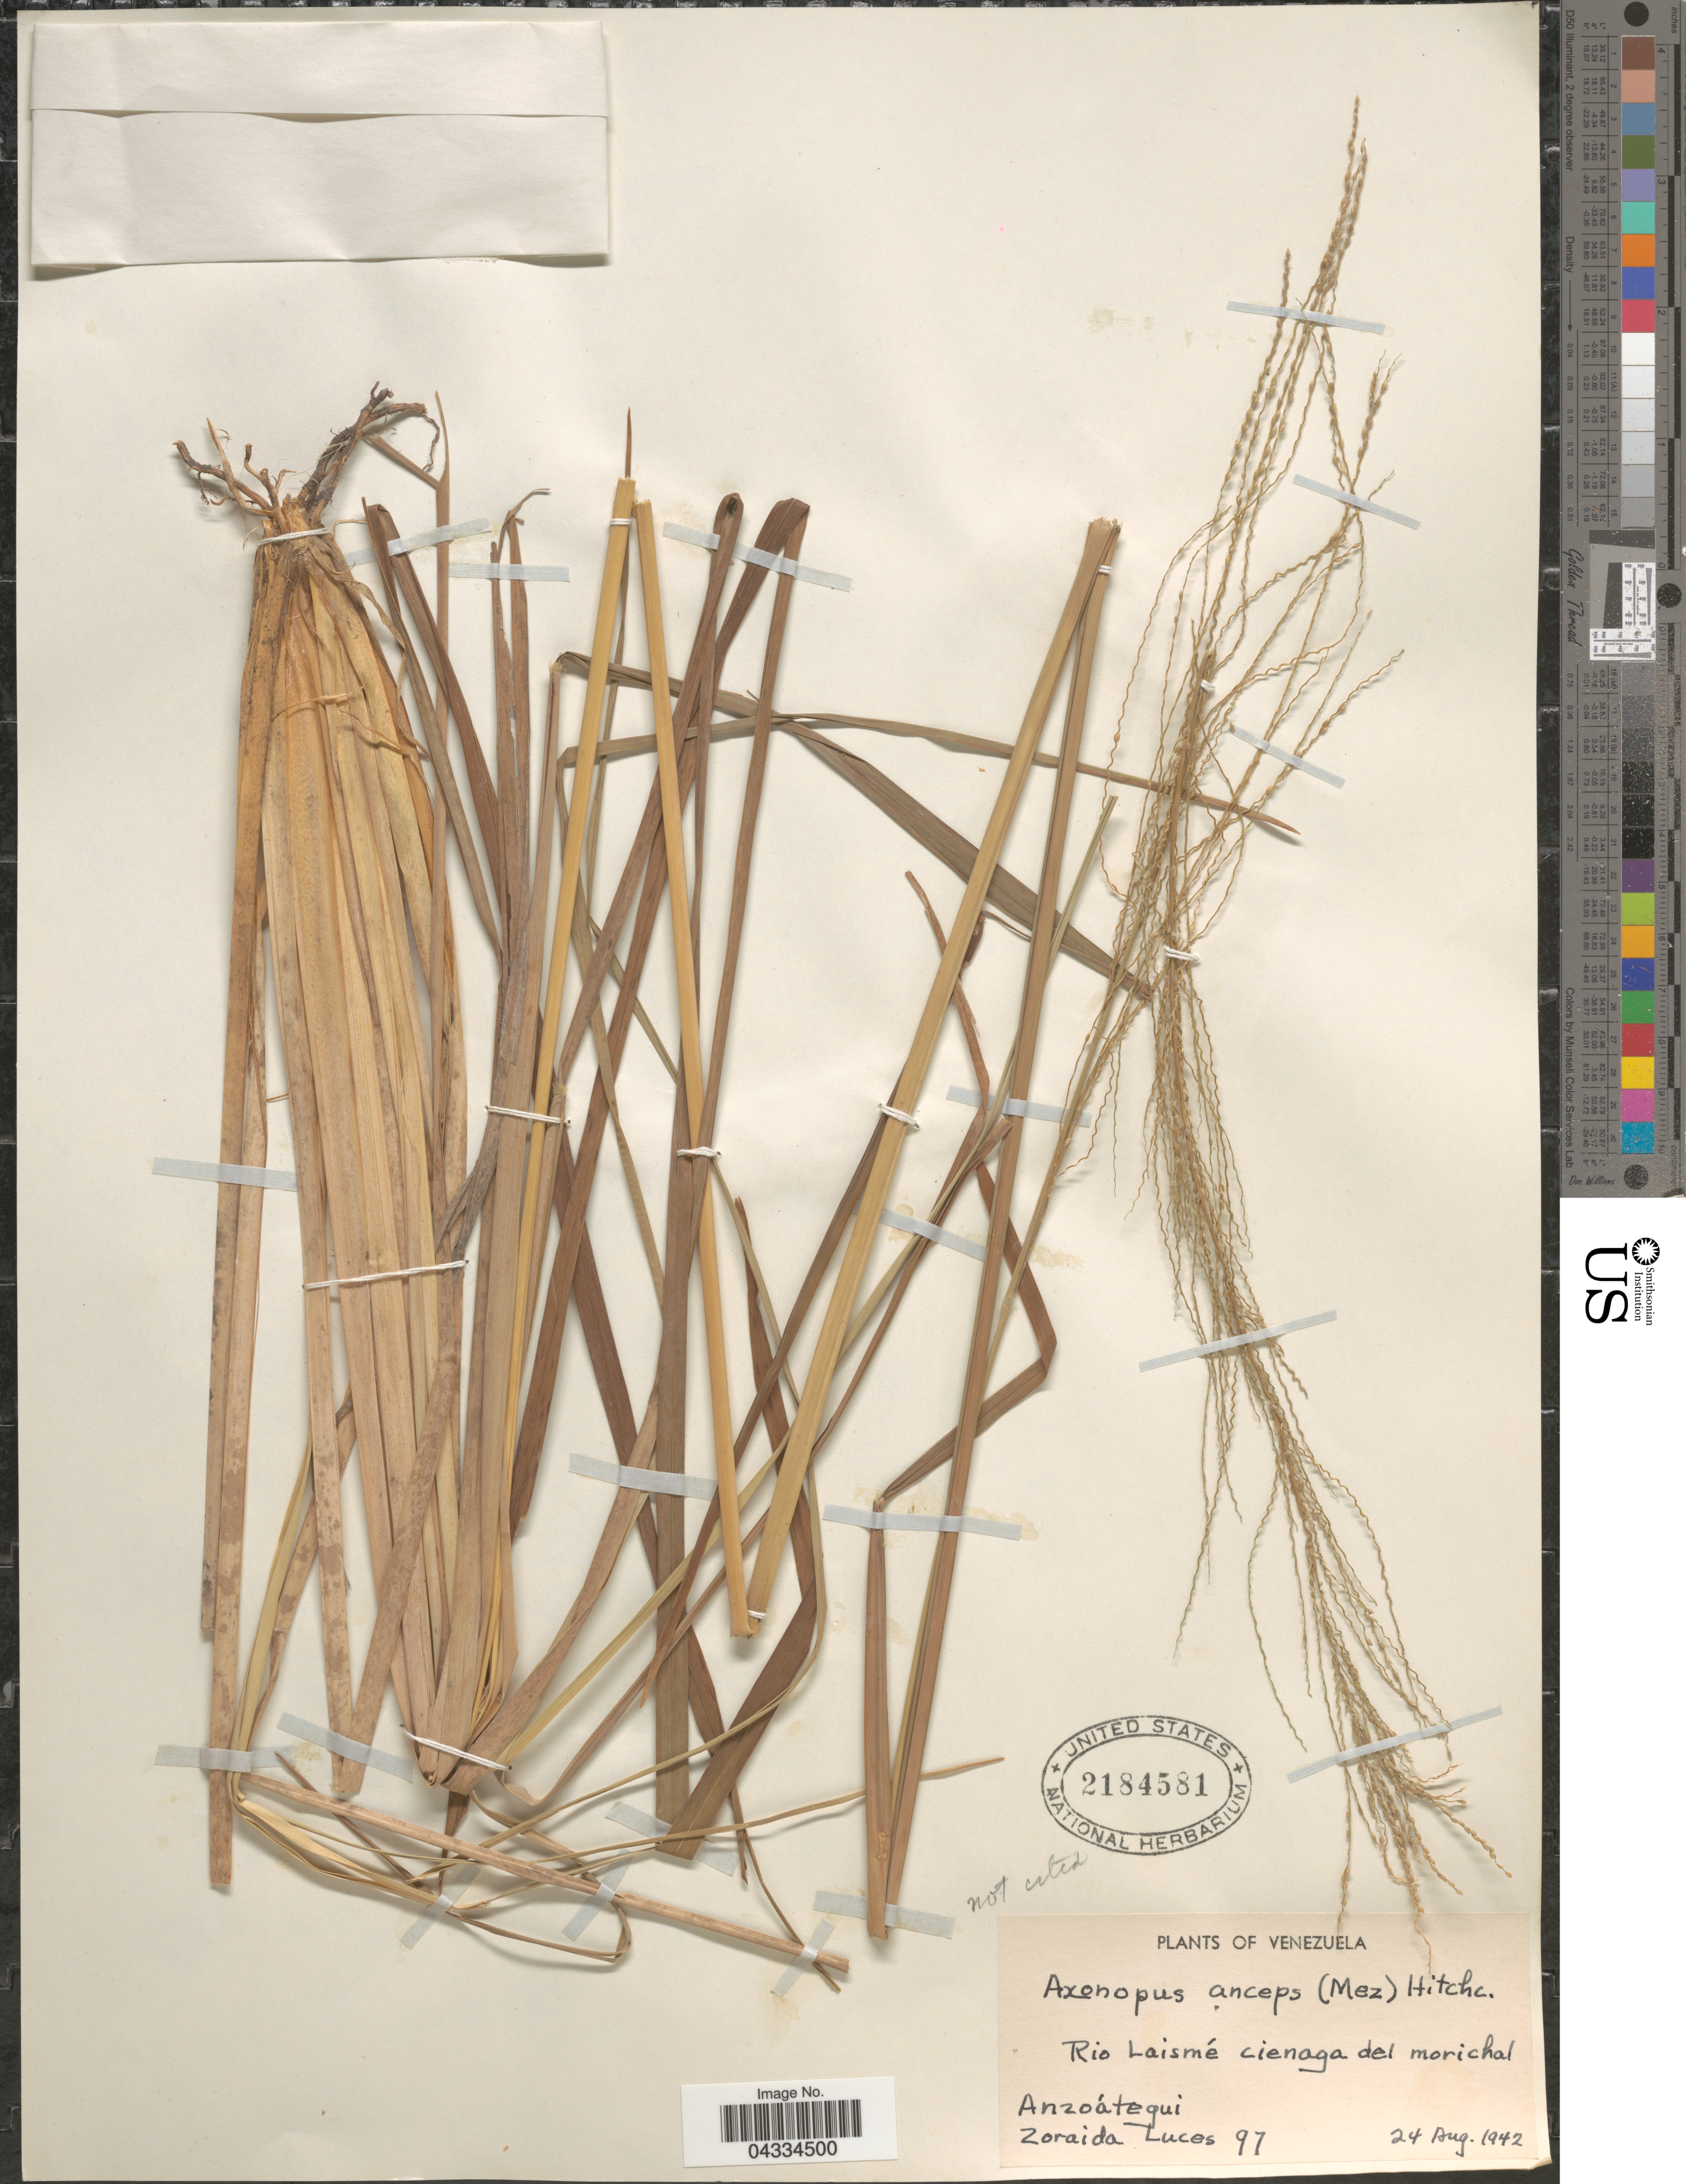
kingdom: Plantae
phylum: Tracheophyta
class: Liliopsida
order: Poales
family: Poaceae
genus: Axonopus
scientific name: Axonopus anceps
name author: (Mez) Hitchc.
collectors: Z. Luces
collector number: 97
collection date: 1942-08-24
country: Venezuela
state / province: Anzoategui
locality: Rio Laismé cienaga del morichal.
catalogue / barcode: US 2184581